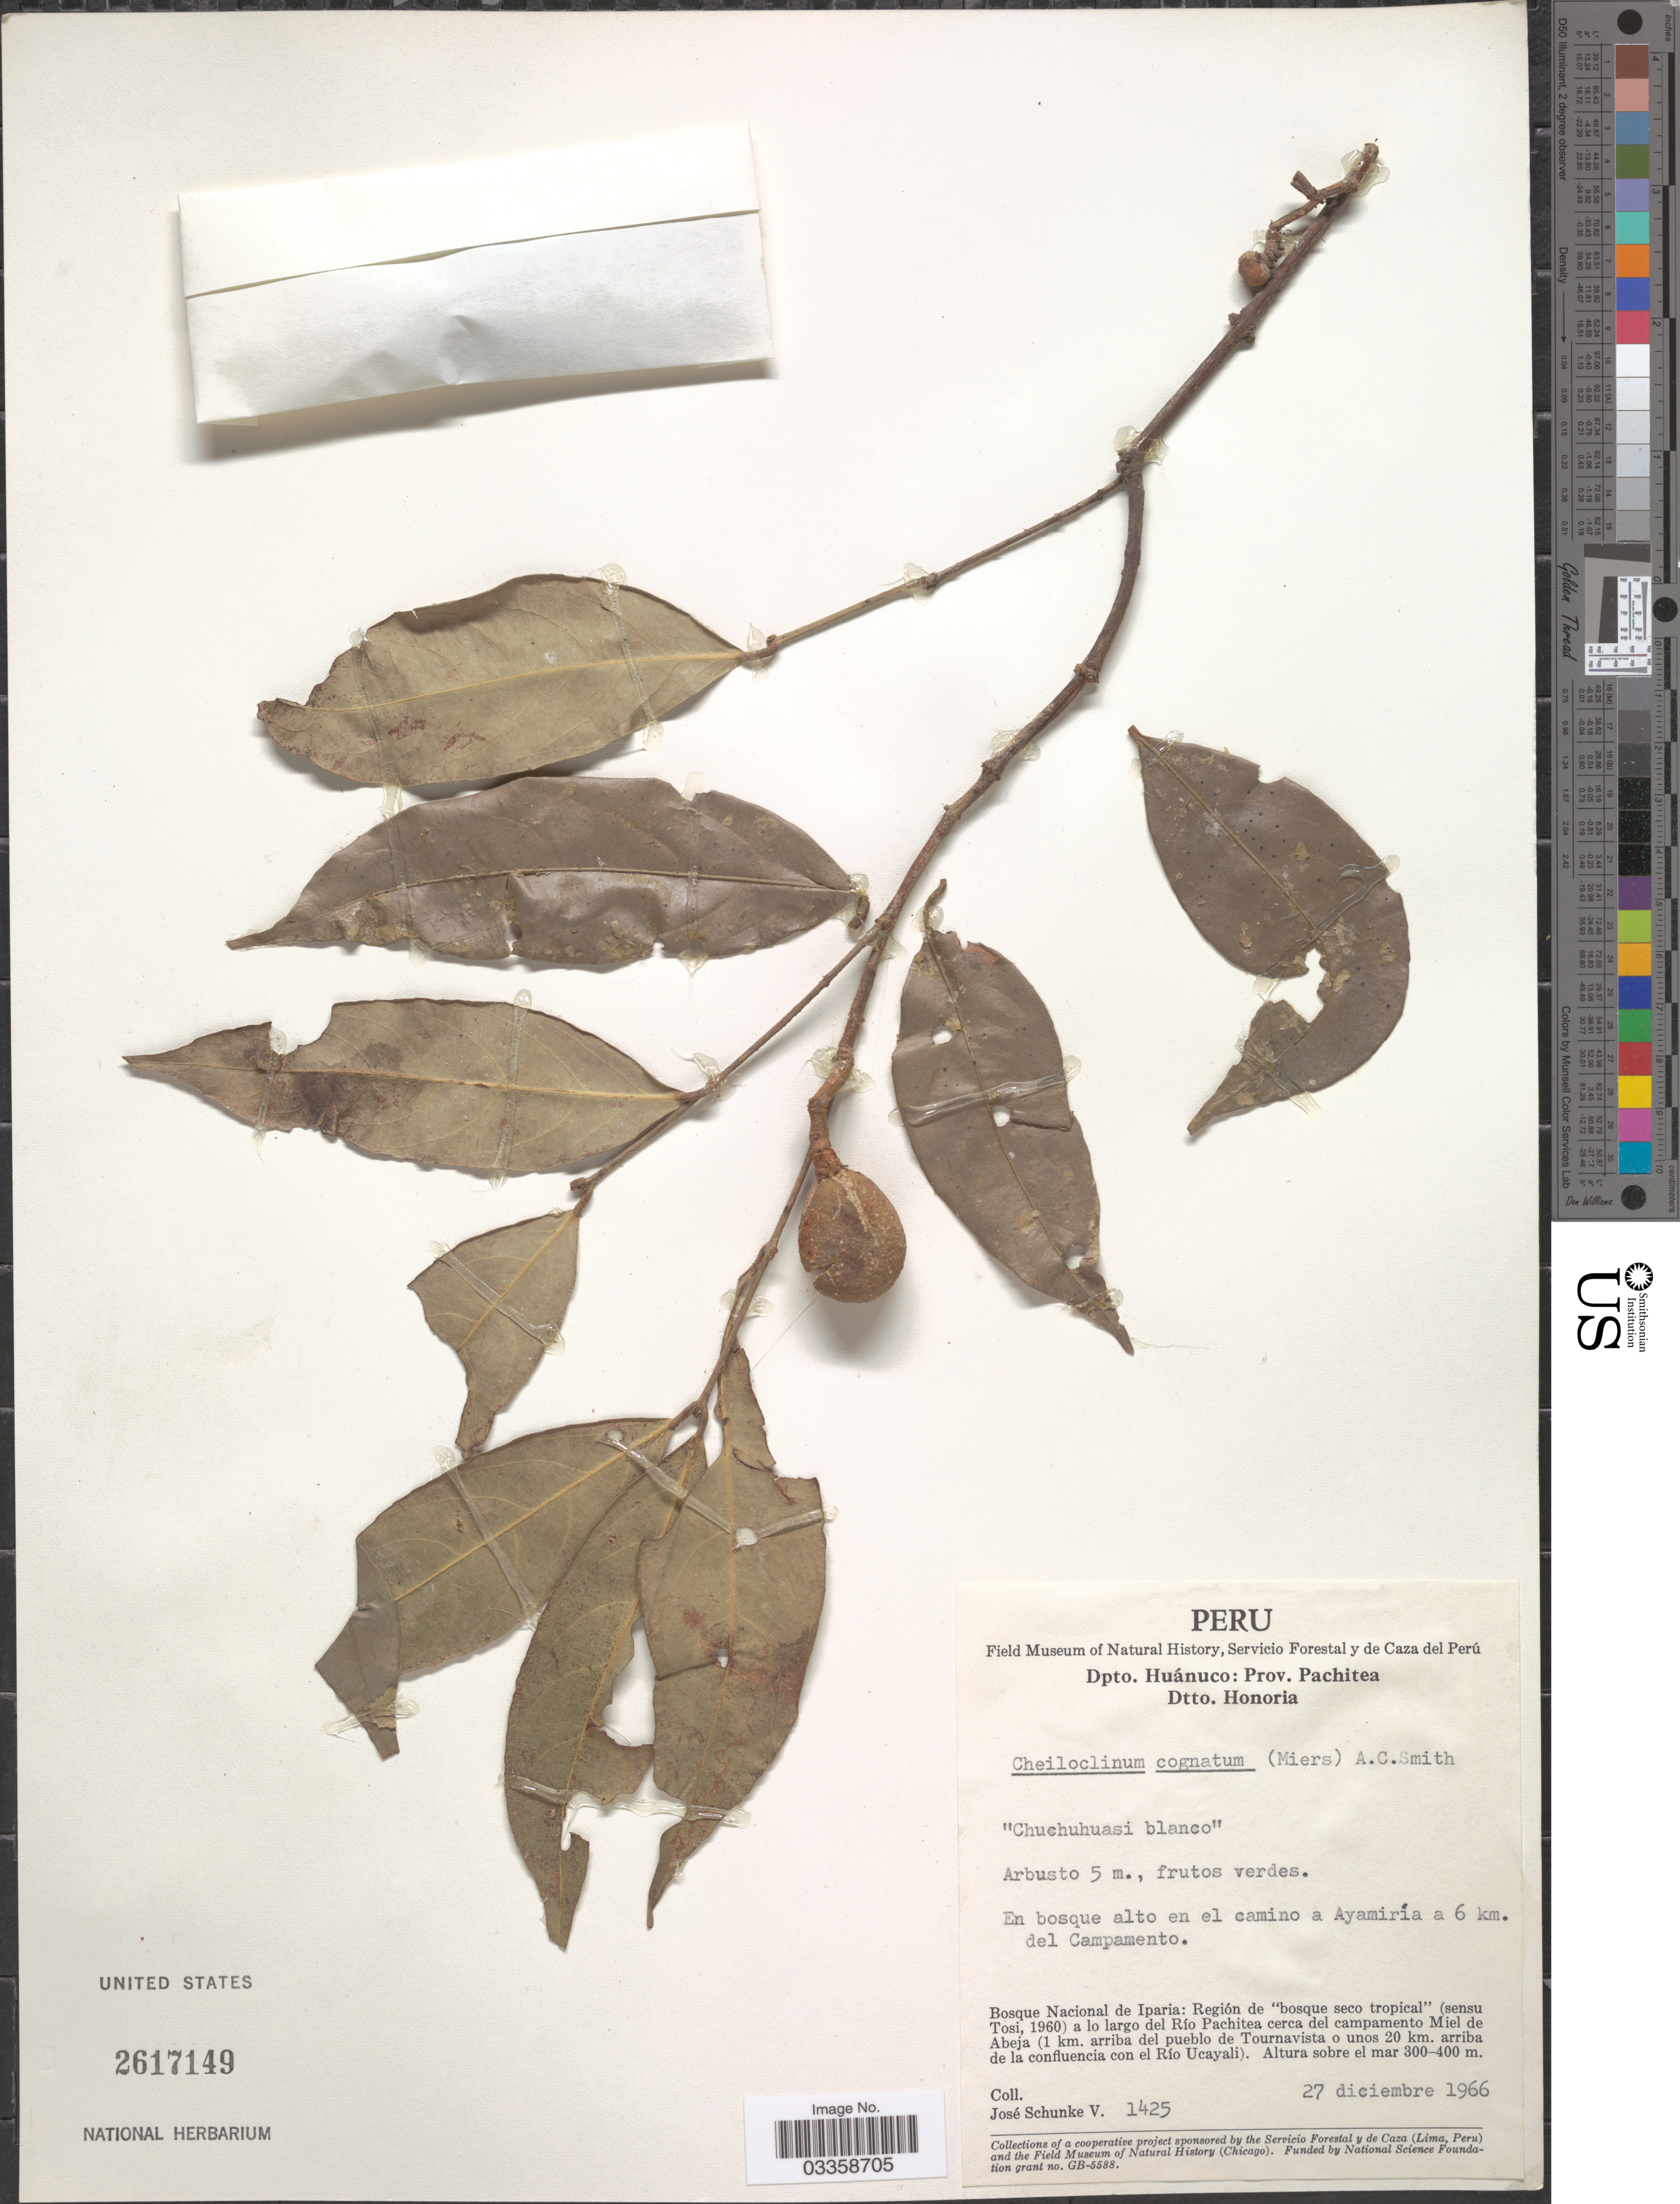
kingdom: Plantae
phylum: Tracheophyta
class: Magnoliopsida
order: Celastrales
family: Celastraceae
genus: Cheiloclinium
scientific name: Cheiloclinium cognatum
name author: (Miers) A.C. Sm.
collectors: J. Schunke Vigo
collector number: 1425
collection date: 1966-12-27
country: Peru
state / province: Huánuco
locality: Dpto. Huánuco: Prov. Pachitea, Dtto. Honoria. En bosque alto en el camino a Ayamiría a 6 km. del Campamento. Bosque Nacional de Iparia: Región de "bosque seco tropical" (sensu Tosi, 1960) a lo largo del Río Pachitea cerca del campamento Miel de Abeja (1 km. arriba del pueblo de Tournavista o unos 20 km. arriba de la confluencia con el Río Ucayali).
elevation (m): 300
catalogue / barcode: US 2617149